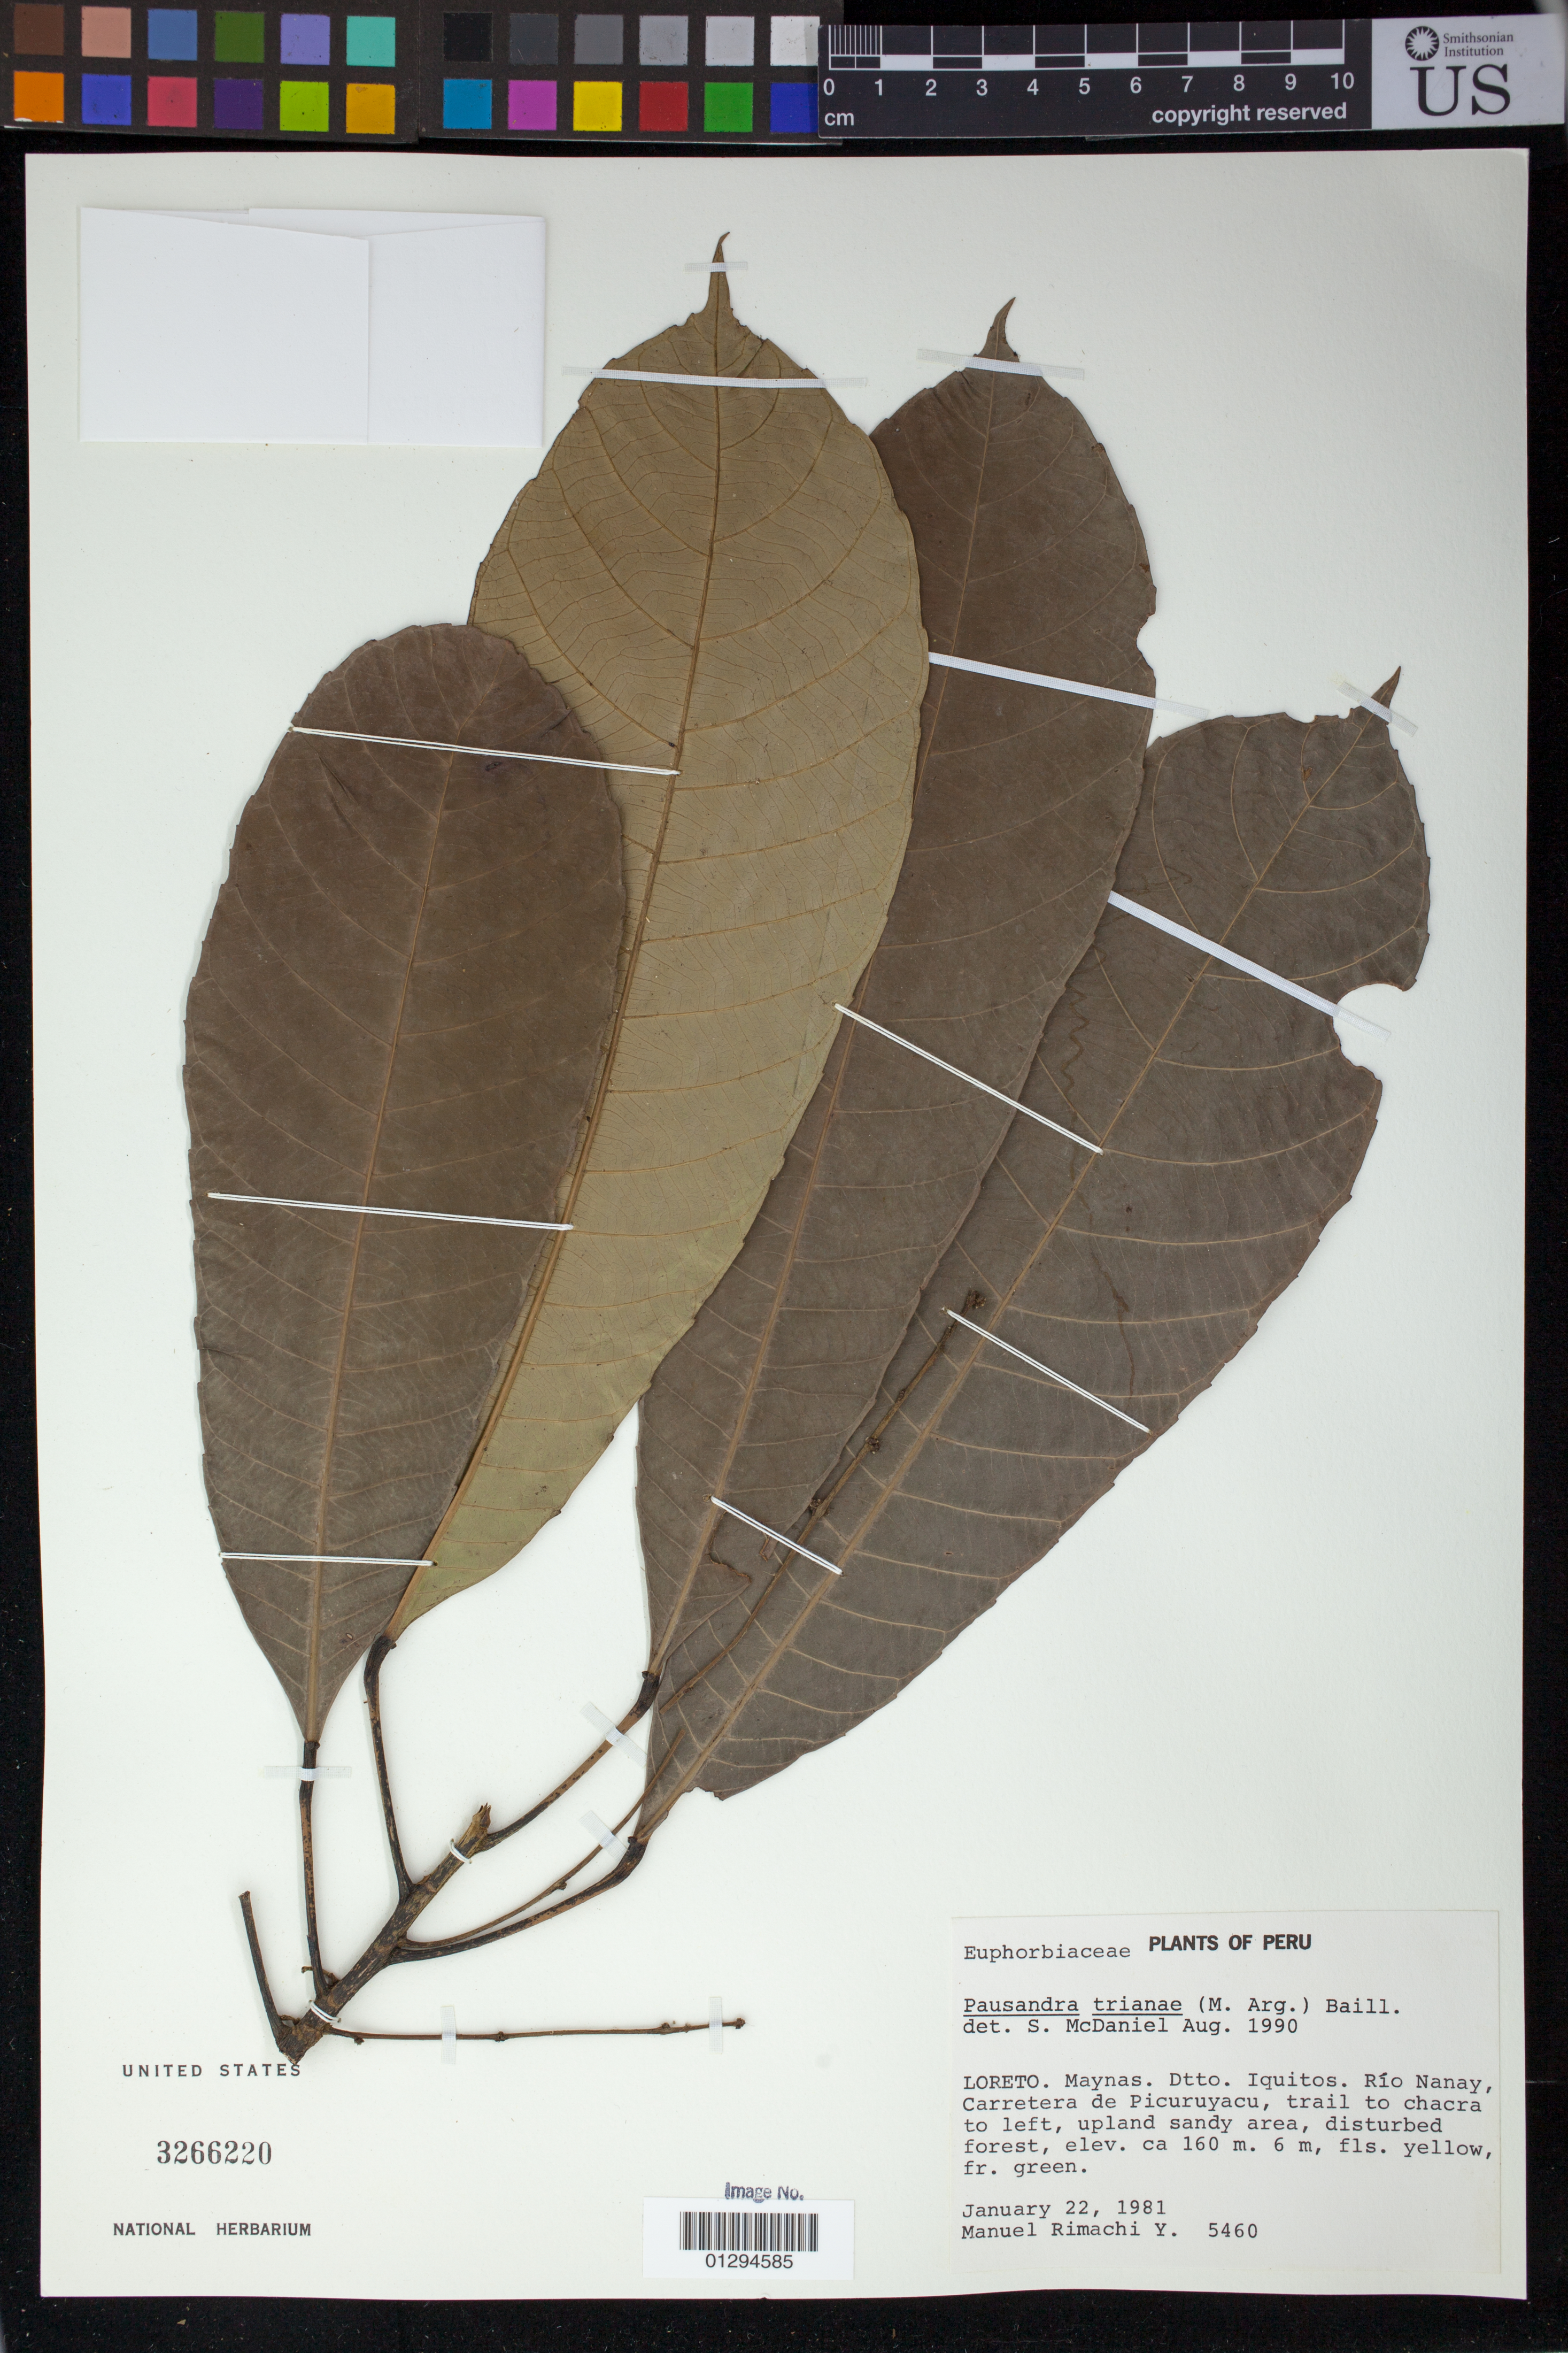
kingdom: Plantae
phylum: Tracheophyta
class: Magnoliopsida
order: Malpighiales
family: Euphorbiaceae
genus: Pausandra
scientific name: Pausandra trianae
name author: (Müll. Arg.) Baill.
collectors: M. Rimachi Y.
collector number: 5460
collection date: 1981-01-22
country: Peru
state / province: Loreto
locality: Maynas. Dtto. Iquitos. Río Nanay, Carretera de Picuruyacu, trail to chacra to left, upland sandy area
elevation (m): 160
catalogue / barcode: US 3266220